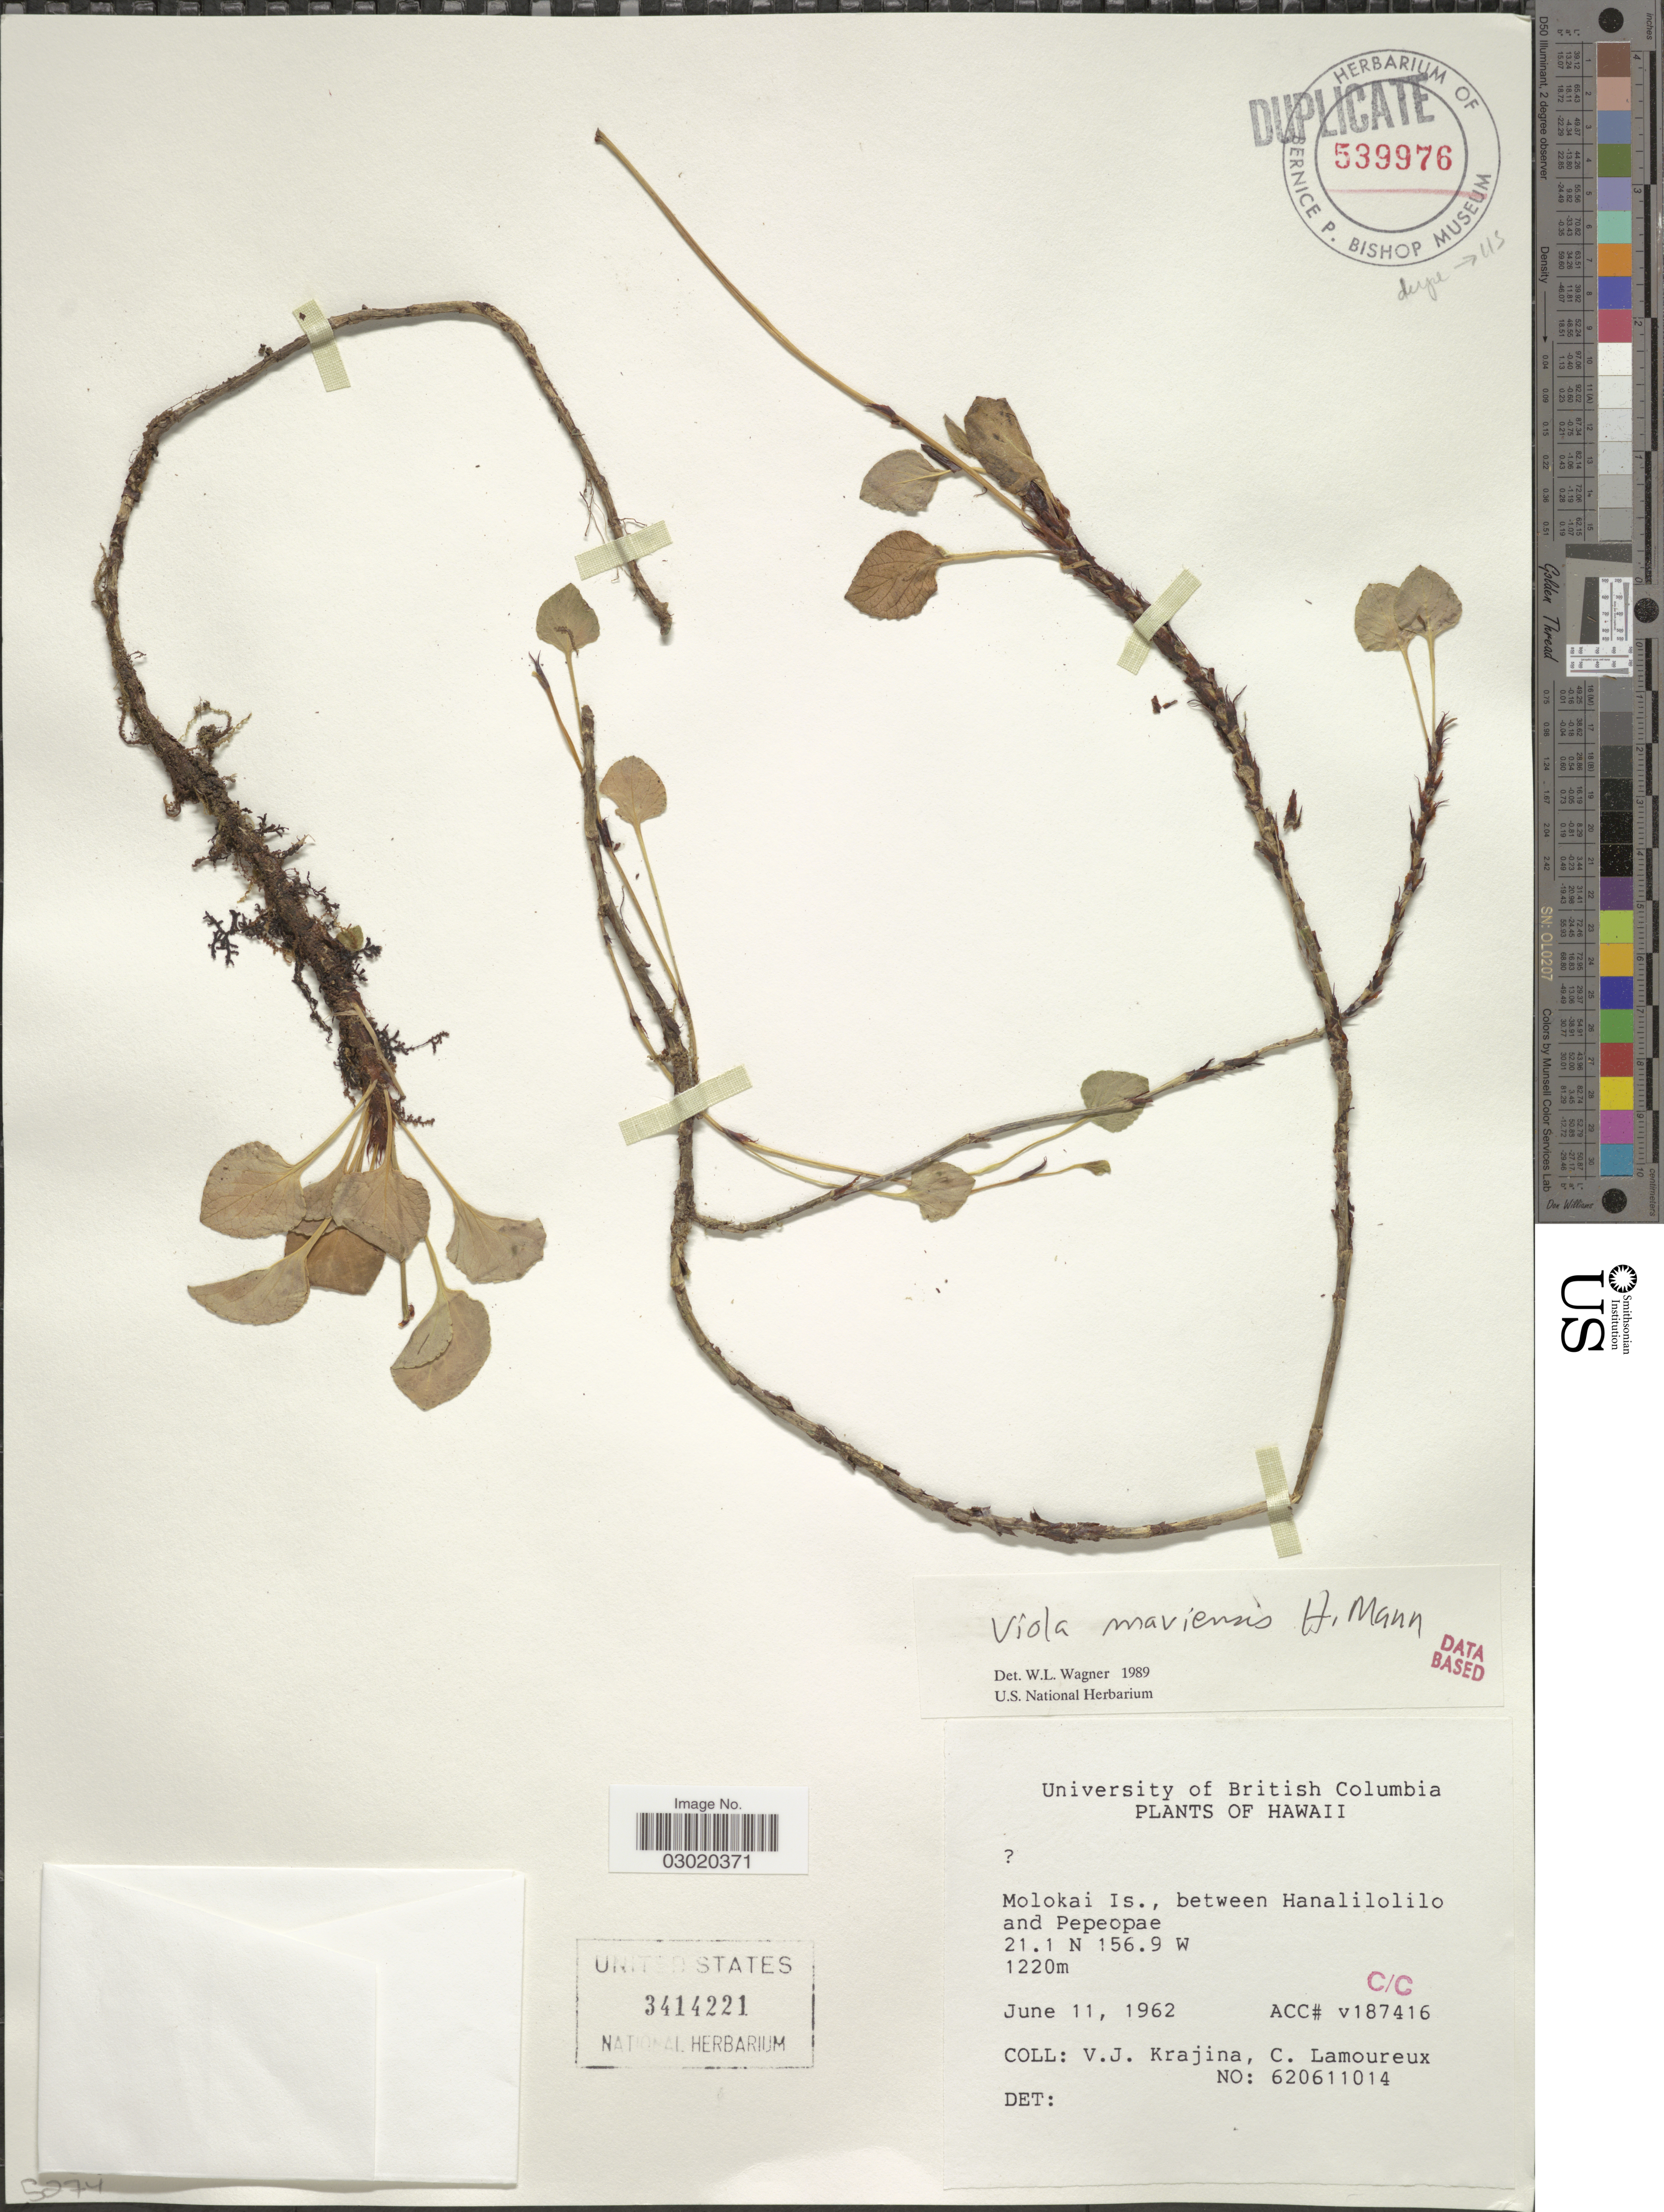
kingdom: Plantae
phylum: Tracheophyta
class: Magnoliopsida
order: Malpighiales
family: Violaceae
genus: Viola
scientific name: Viola maviensis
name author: H. Mann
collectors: V. Krajina & C. Lamoureux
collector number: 620611014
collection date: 1962-06-11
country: United States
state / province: Hawaii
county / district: Maui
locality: Molokai Is., between Hanalilolilo and Pepeopae.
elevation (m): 1220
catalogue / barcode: US 3414221